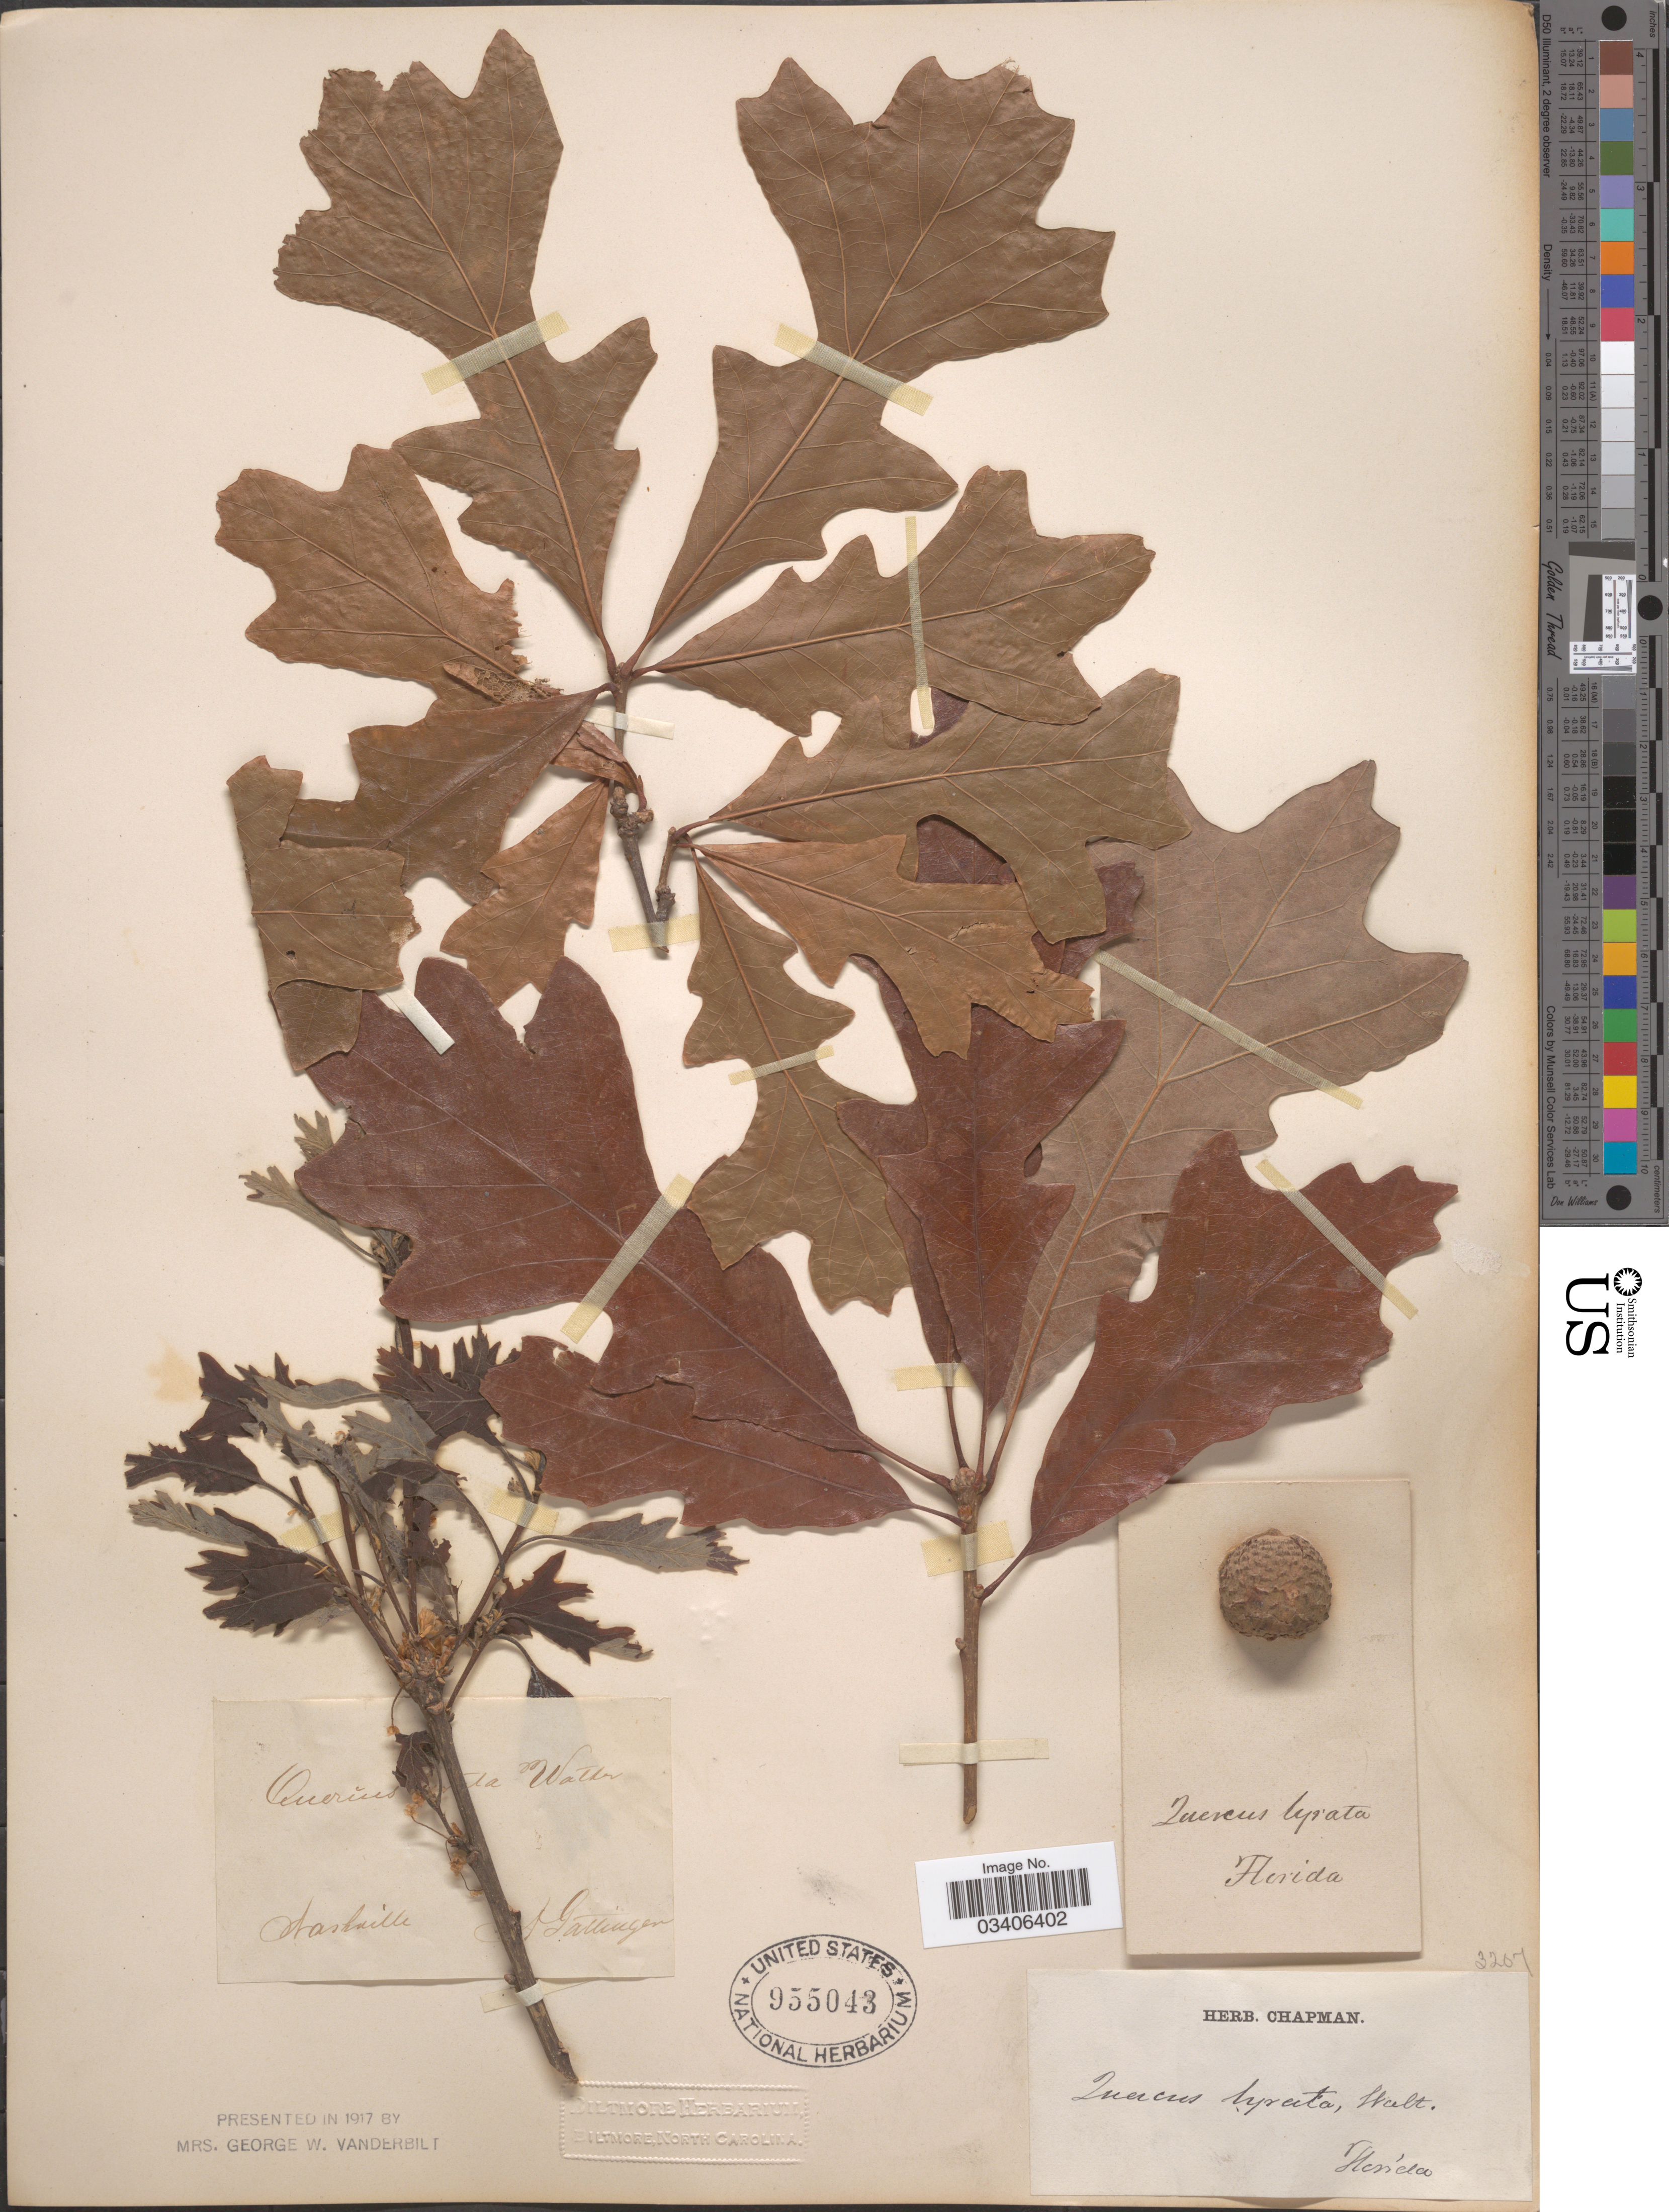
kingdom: Plantae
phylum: Tracheophyta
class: Magnoliopsida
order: Fagales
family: Fagaceae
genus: Quercus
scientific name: Quercus lyrata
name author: Walter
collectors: A. Gattinger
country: United States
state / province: Tennessee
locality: Nashville.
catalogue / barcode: US 955043